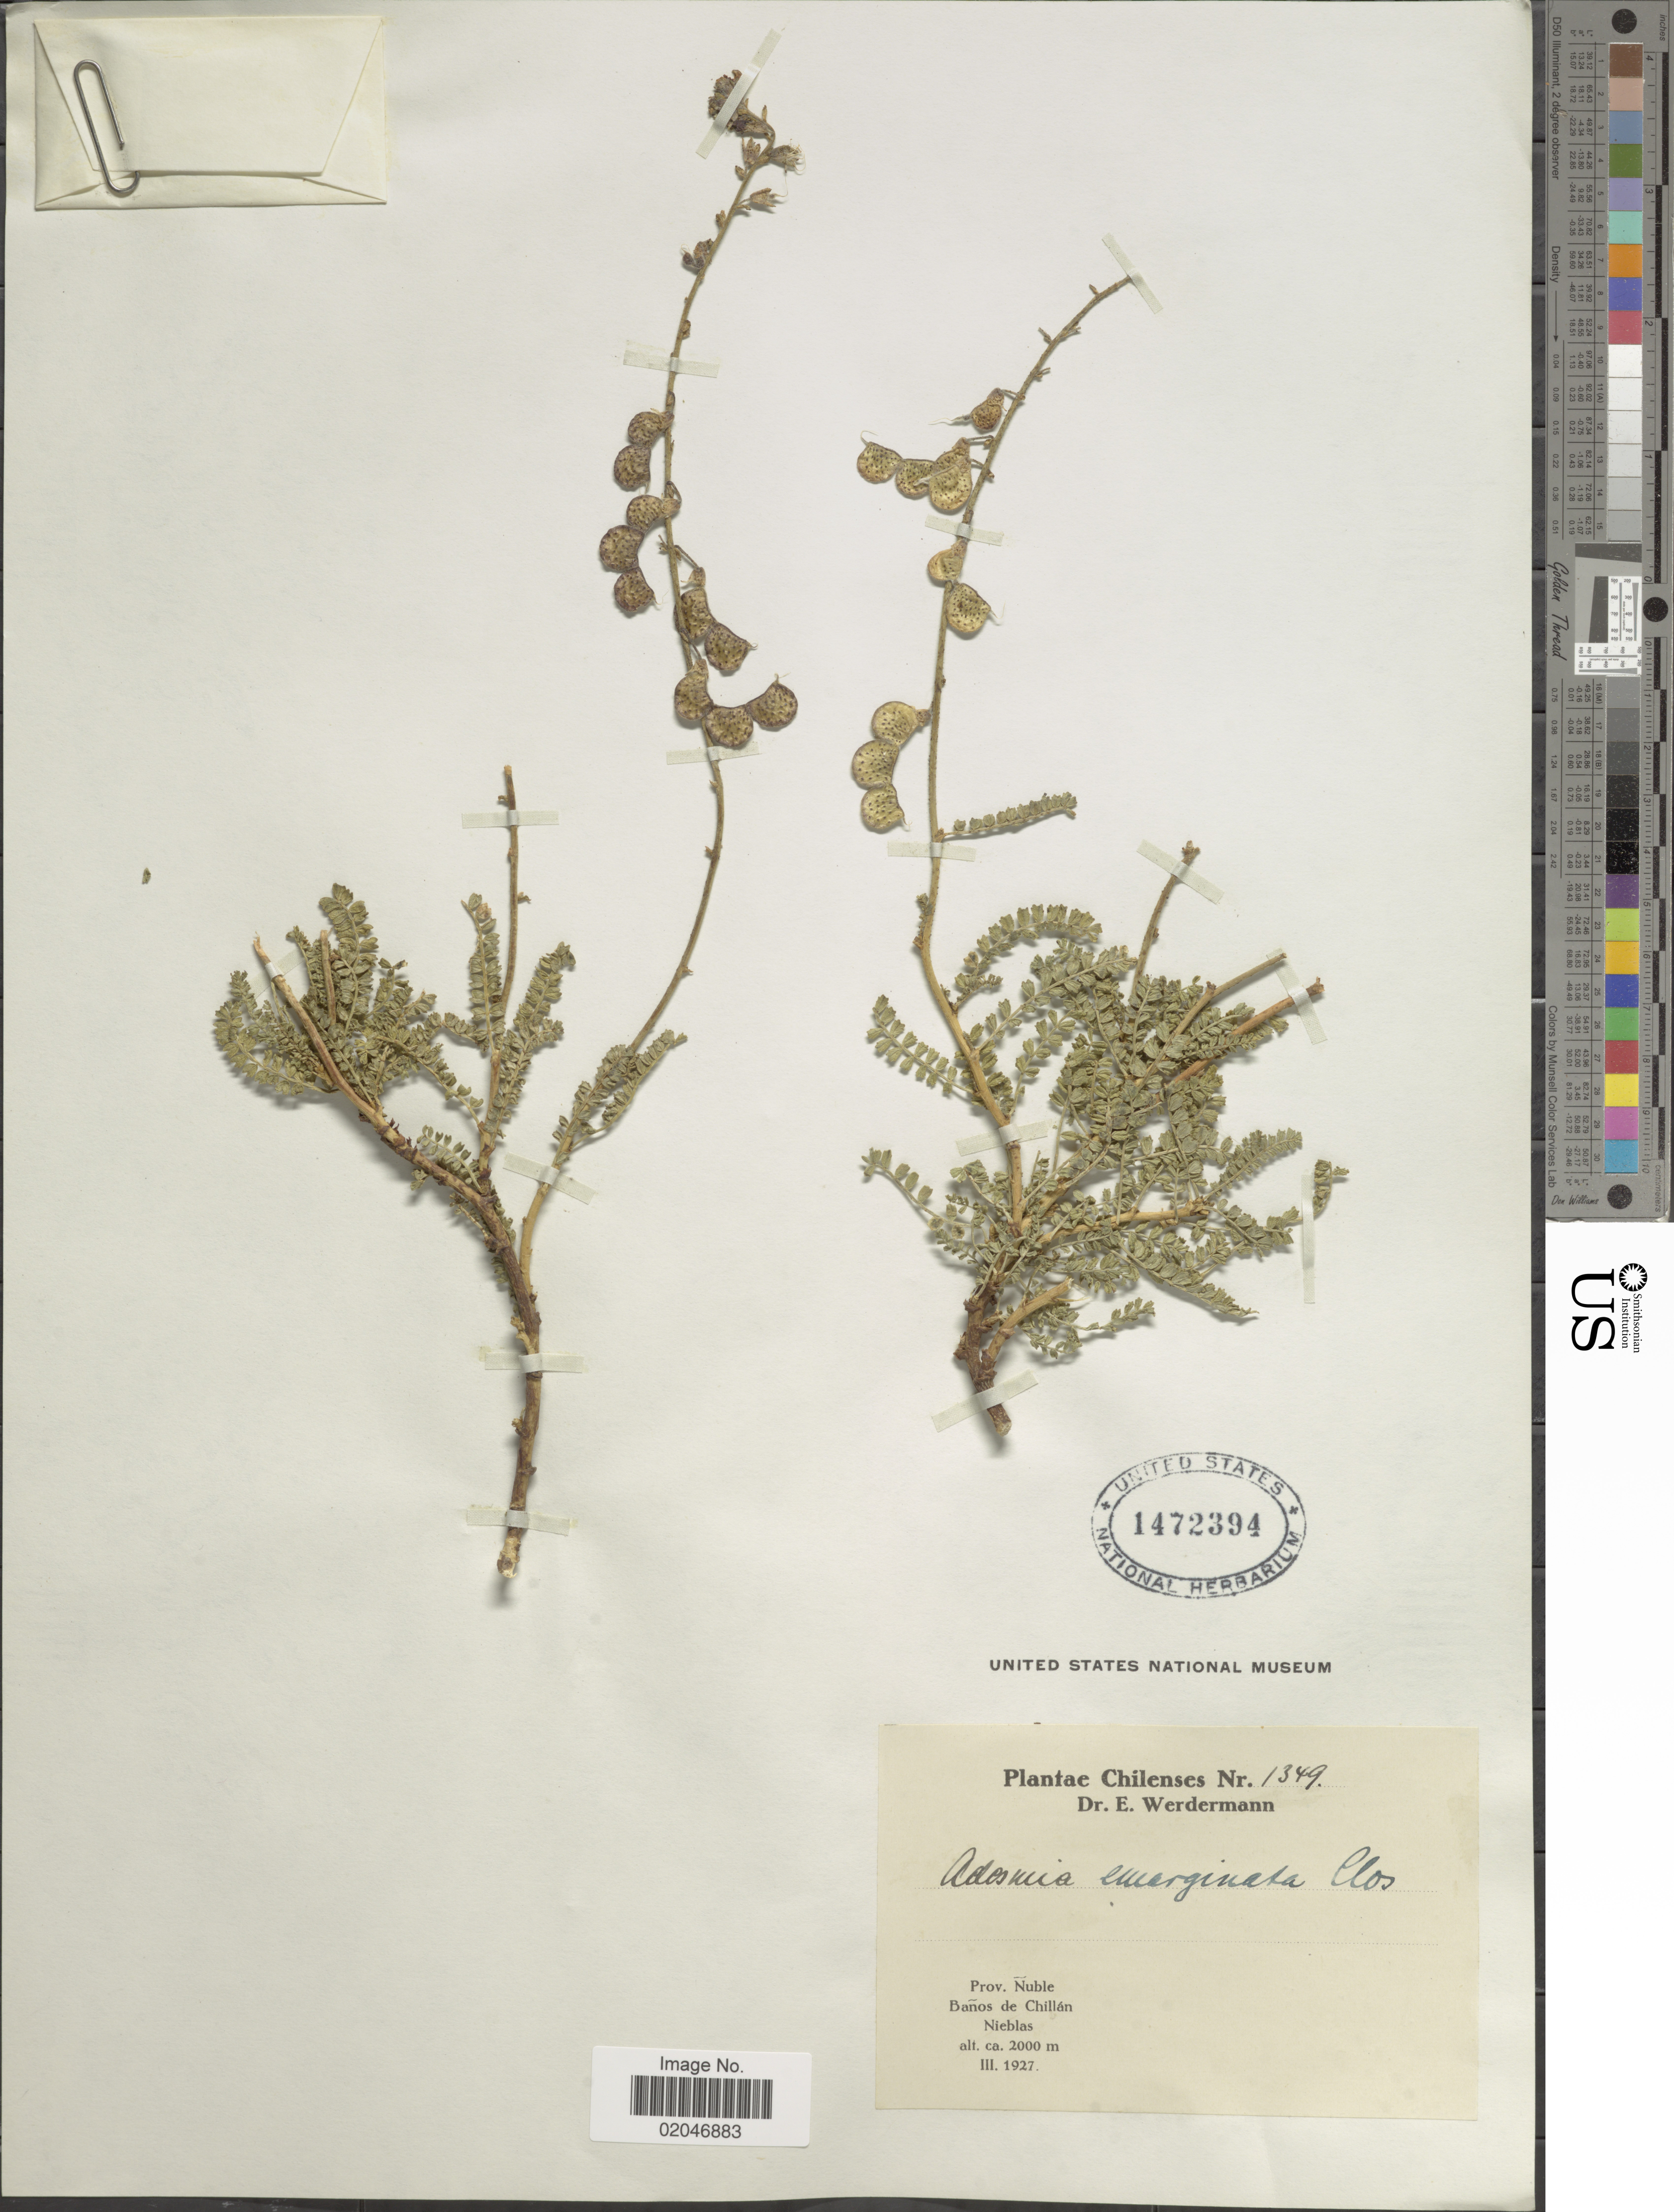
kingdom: Plantae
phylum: Tracheophyta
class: Magnoliopsida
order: Fabales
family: Fabaceae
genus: Adesmia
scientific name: Adesmia emarginata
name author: Clos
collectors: E. Werdermann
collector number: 1349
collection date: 1927-03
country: Chile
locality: Prov. Nuble. Banos de Chillan Nieblas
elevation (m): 2000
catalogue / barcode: US 1472394